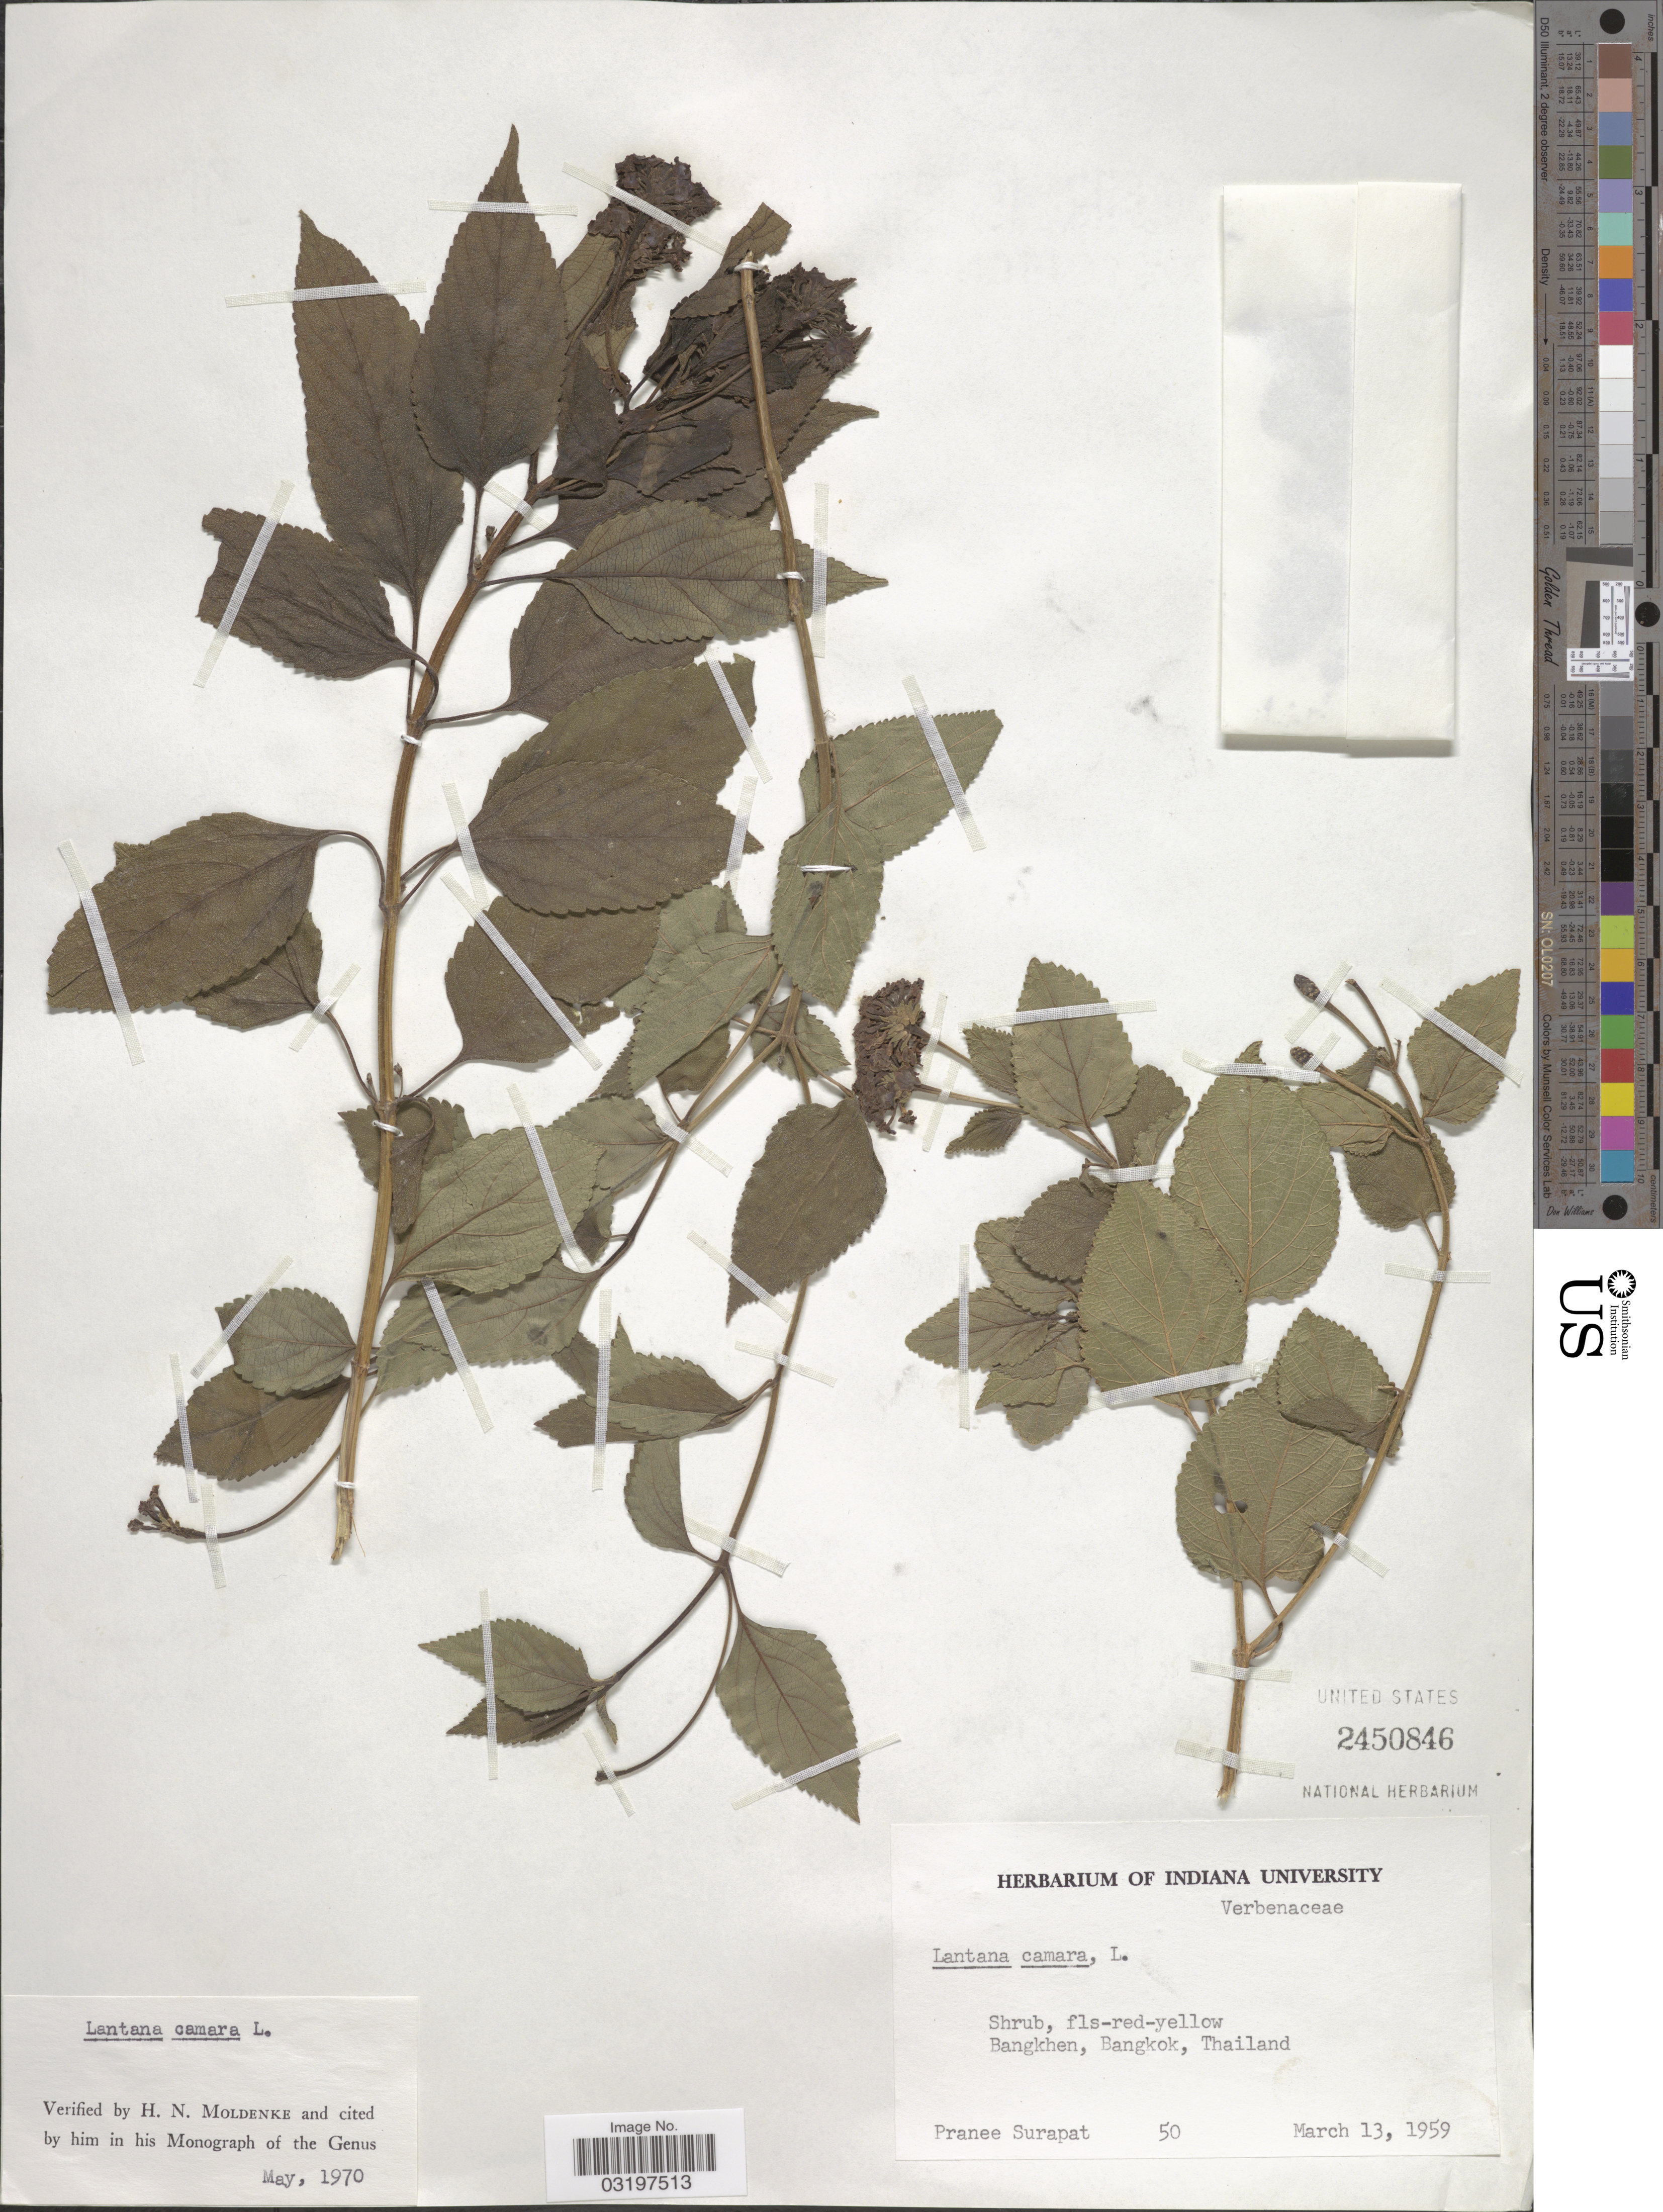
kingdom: Plantae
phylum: Tracheophyta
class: Magnoliopsida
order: Lamiales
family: Verbenaceae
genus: Lantana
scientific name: Lantana camara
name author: L.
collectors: P. Surapat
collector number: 50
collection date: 1959-03-13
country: Thailand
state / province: Bangkok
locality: Bangkhen.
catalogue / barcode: US 2450846